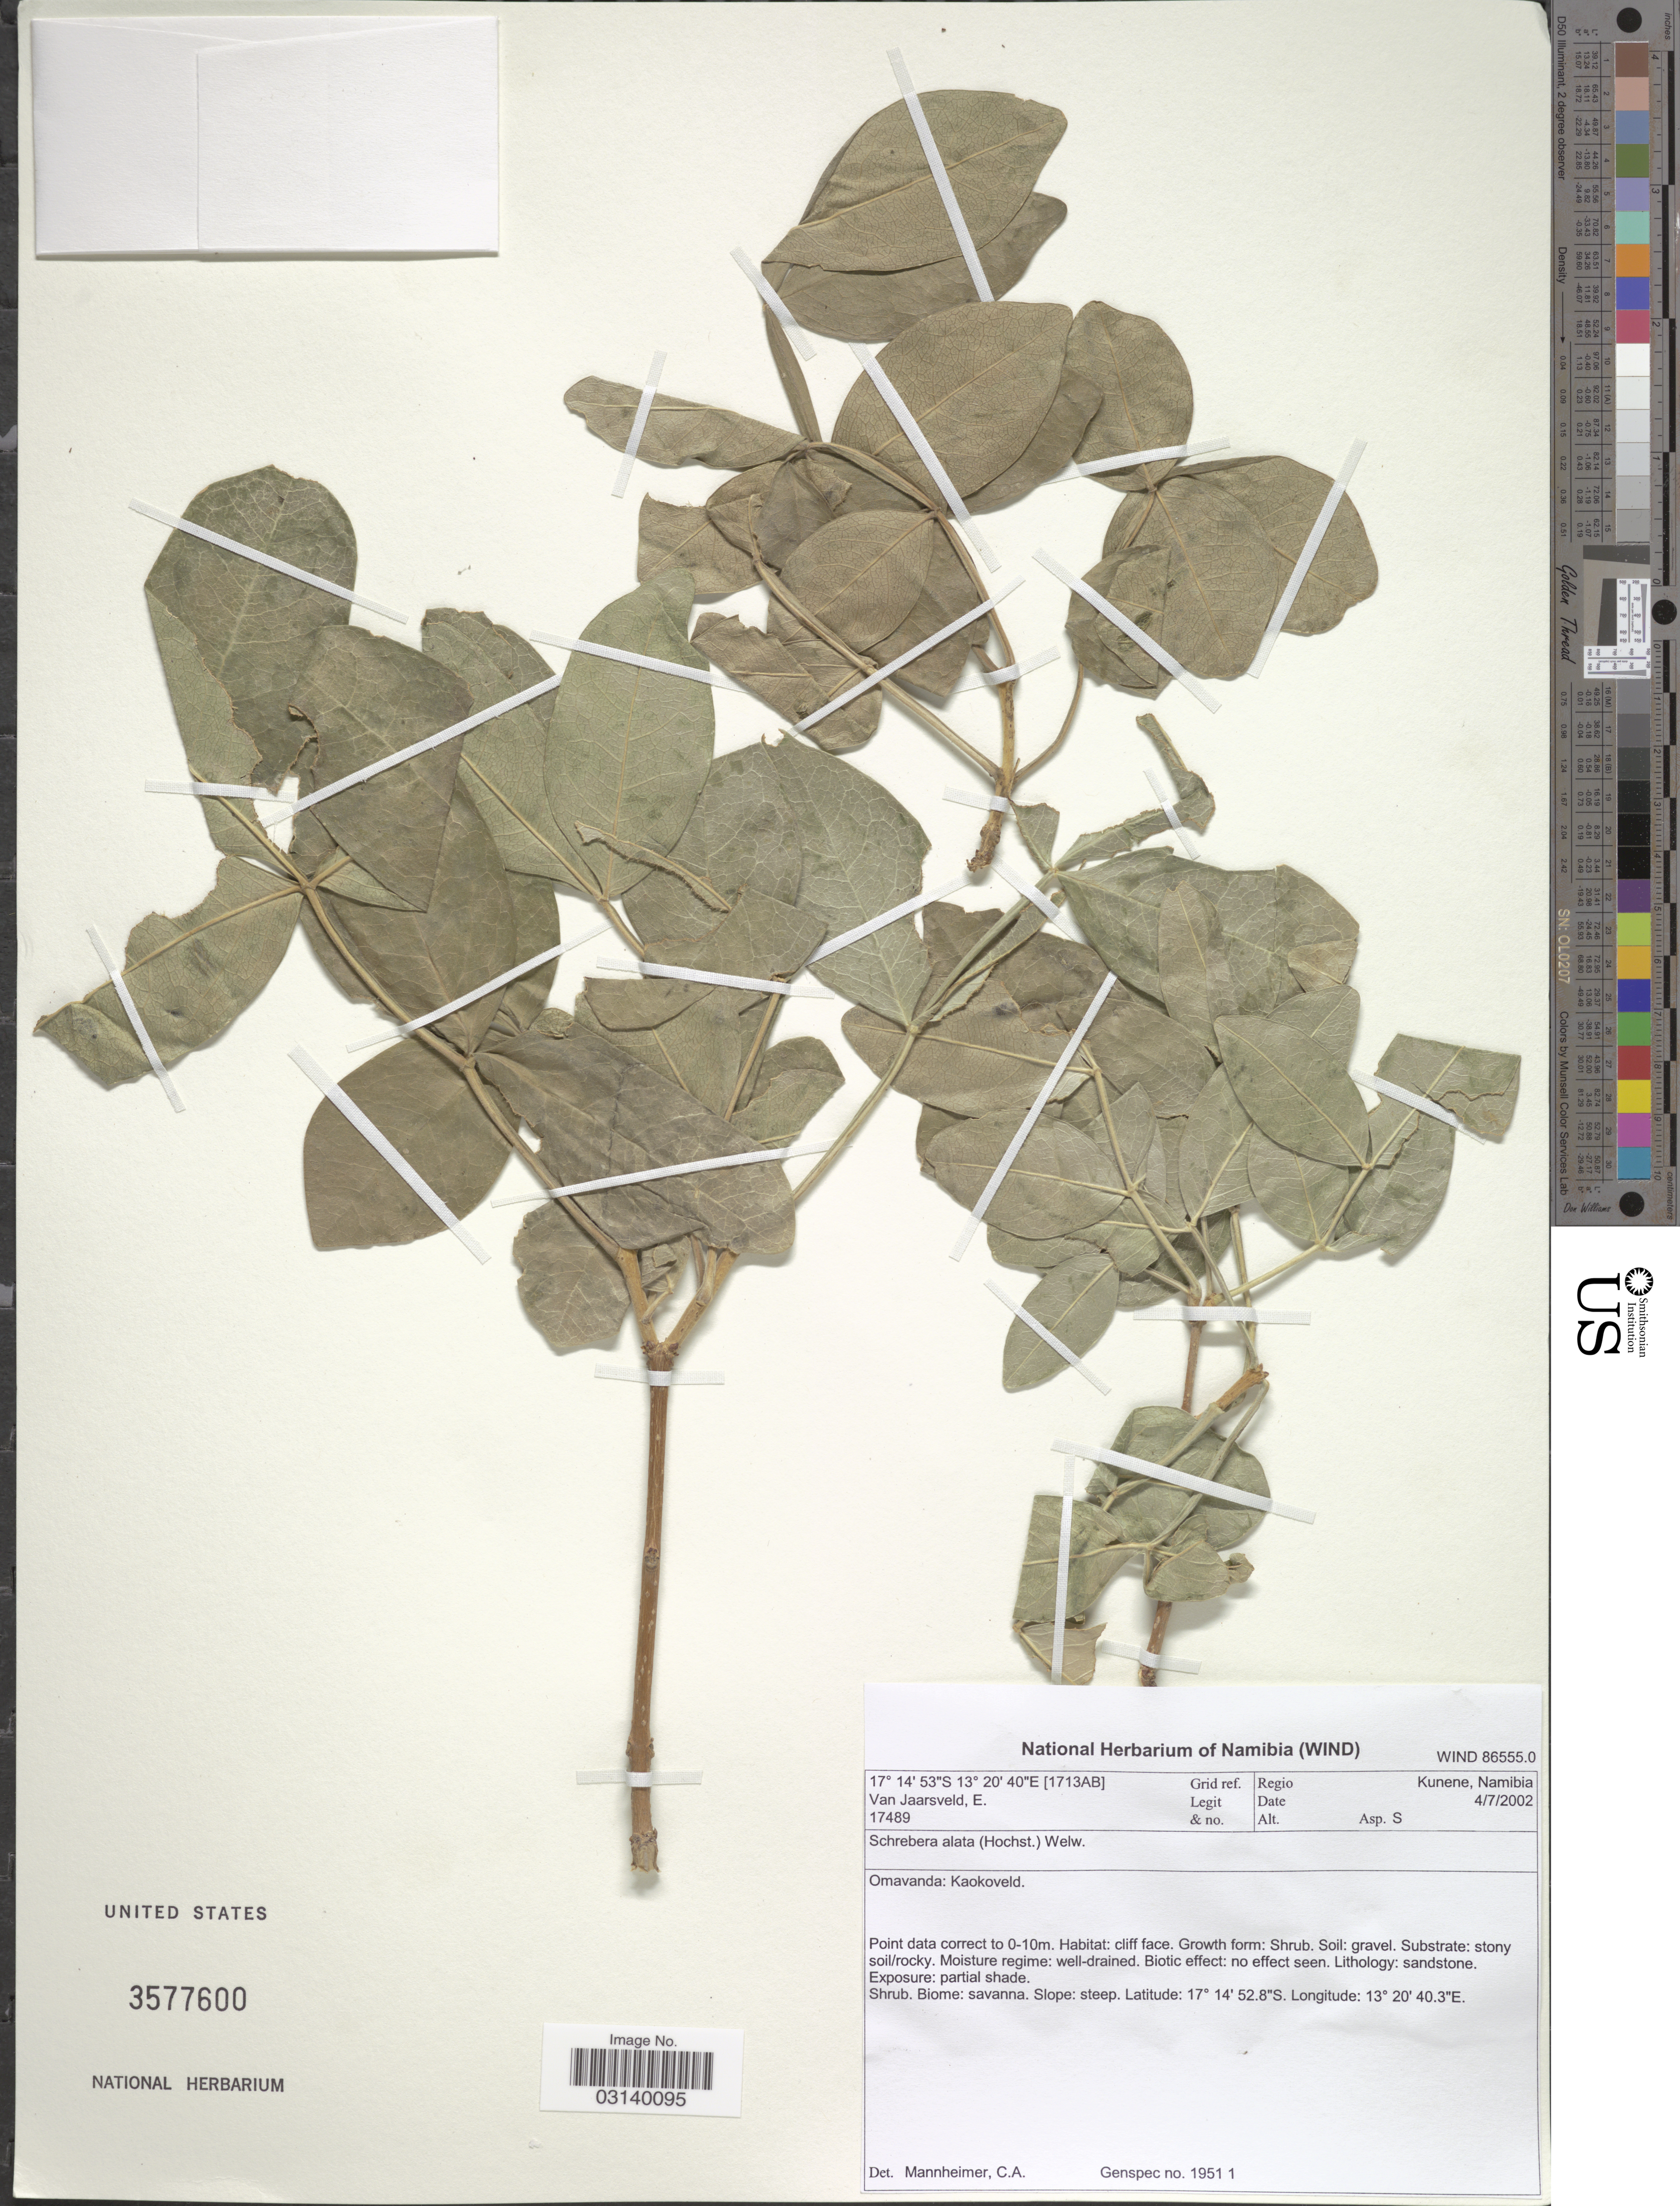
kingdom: Plantae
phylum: Tracheophyta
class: Magnoliopsida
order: Lamiales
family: Oleaceae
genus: Schrebera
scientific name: Schrebera alata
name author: (Hochst.) Welw.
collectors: E. van Jaarsveld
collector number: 17489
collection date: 2002-07-04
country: Namibia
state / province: Kunene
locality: [1713AB] Grid ref. Regio Kunene. Omavanda: Kaokoveld.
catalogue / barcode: US 3577600